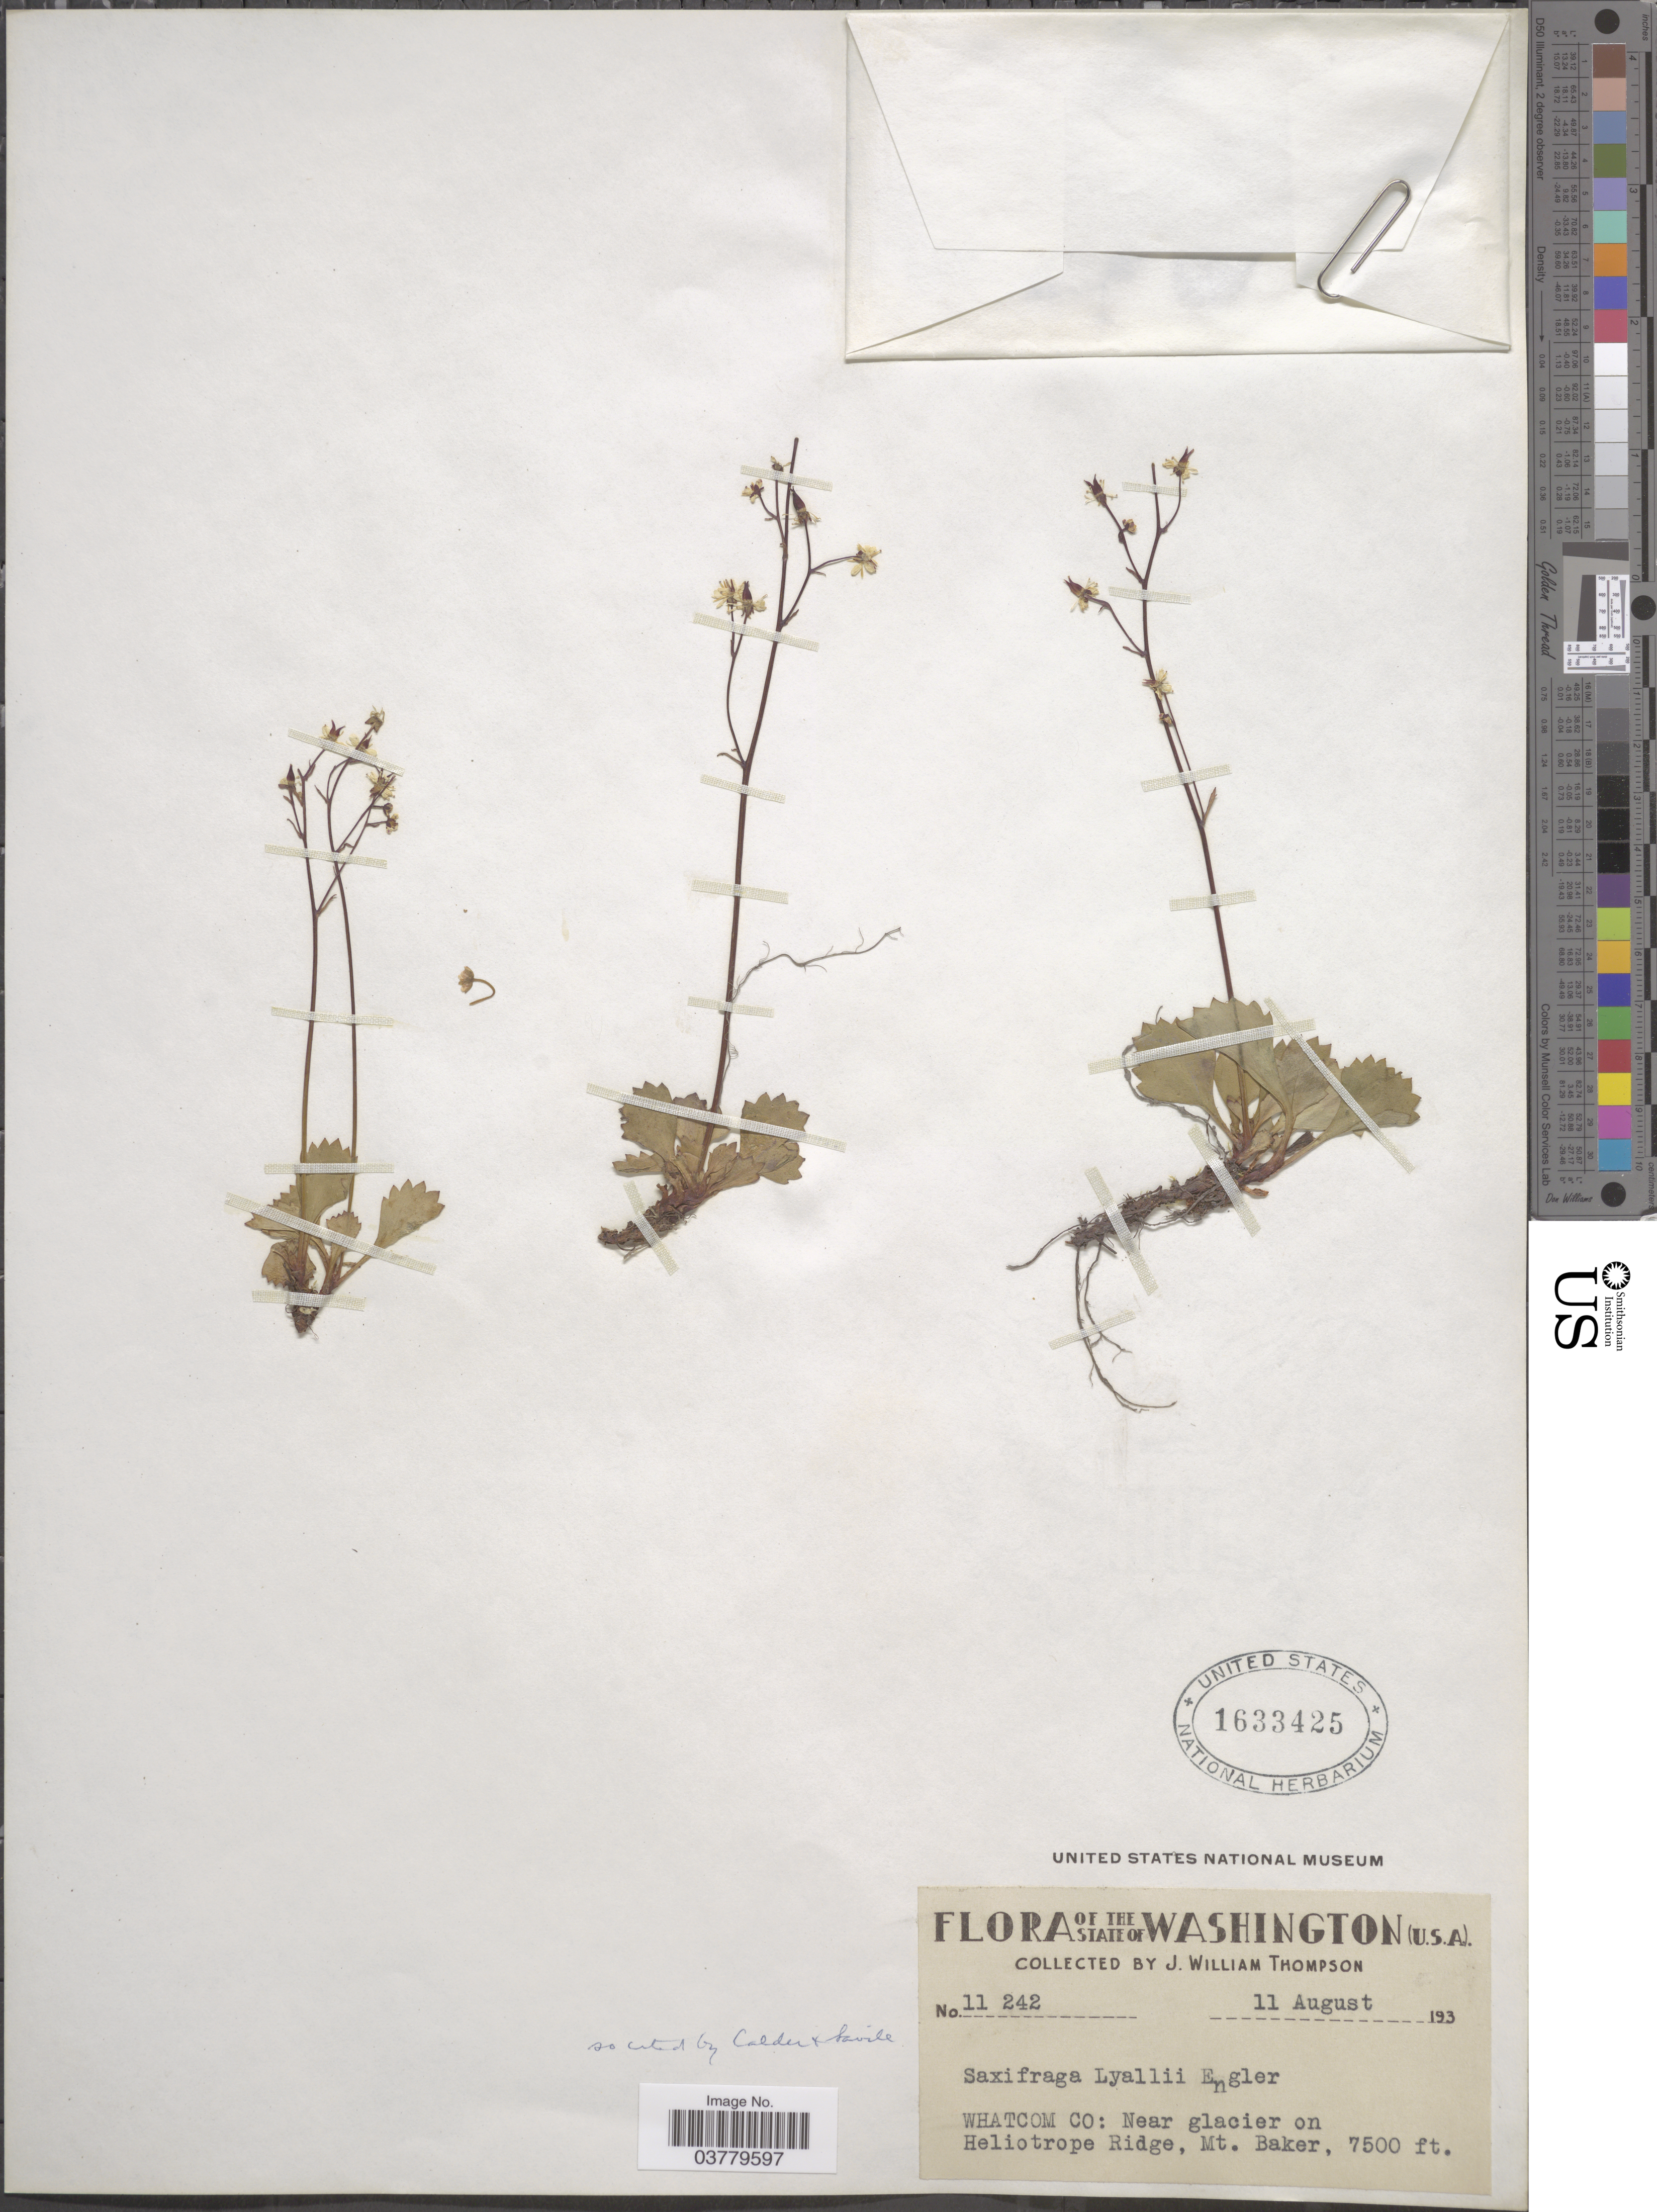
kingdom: Plantae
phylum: Tracheophyta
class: Magnoliopsida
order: Saxifragales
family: Saxifragaceae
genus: Micranthes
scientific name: Micranthes lyalii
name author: (Engl.) Small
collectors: J. W. Thompson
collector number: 11242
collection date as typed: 11 August 193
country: United States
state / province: Washington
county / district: Whitman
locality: Whatcom Co: Near glacier on Heliotrope Ridge, Mt. Baker.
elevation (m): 2286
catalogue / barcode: US 1633425